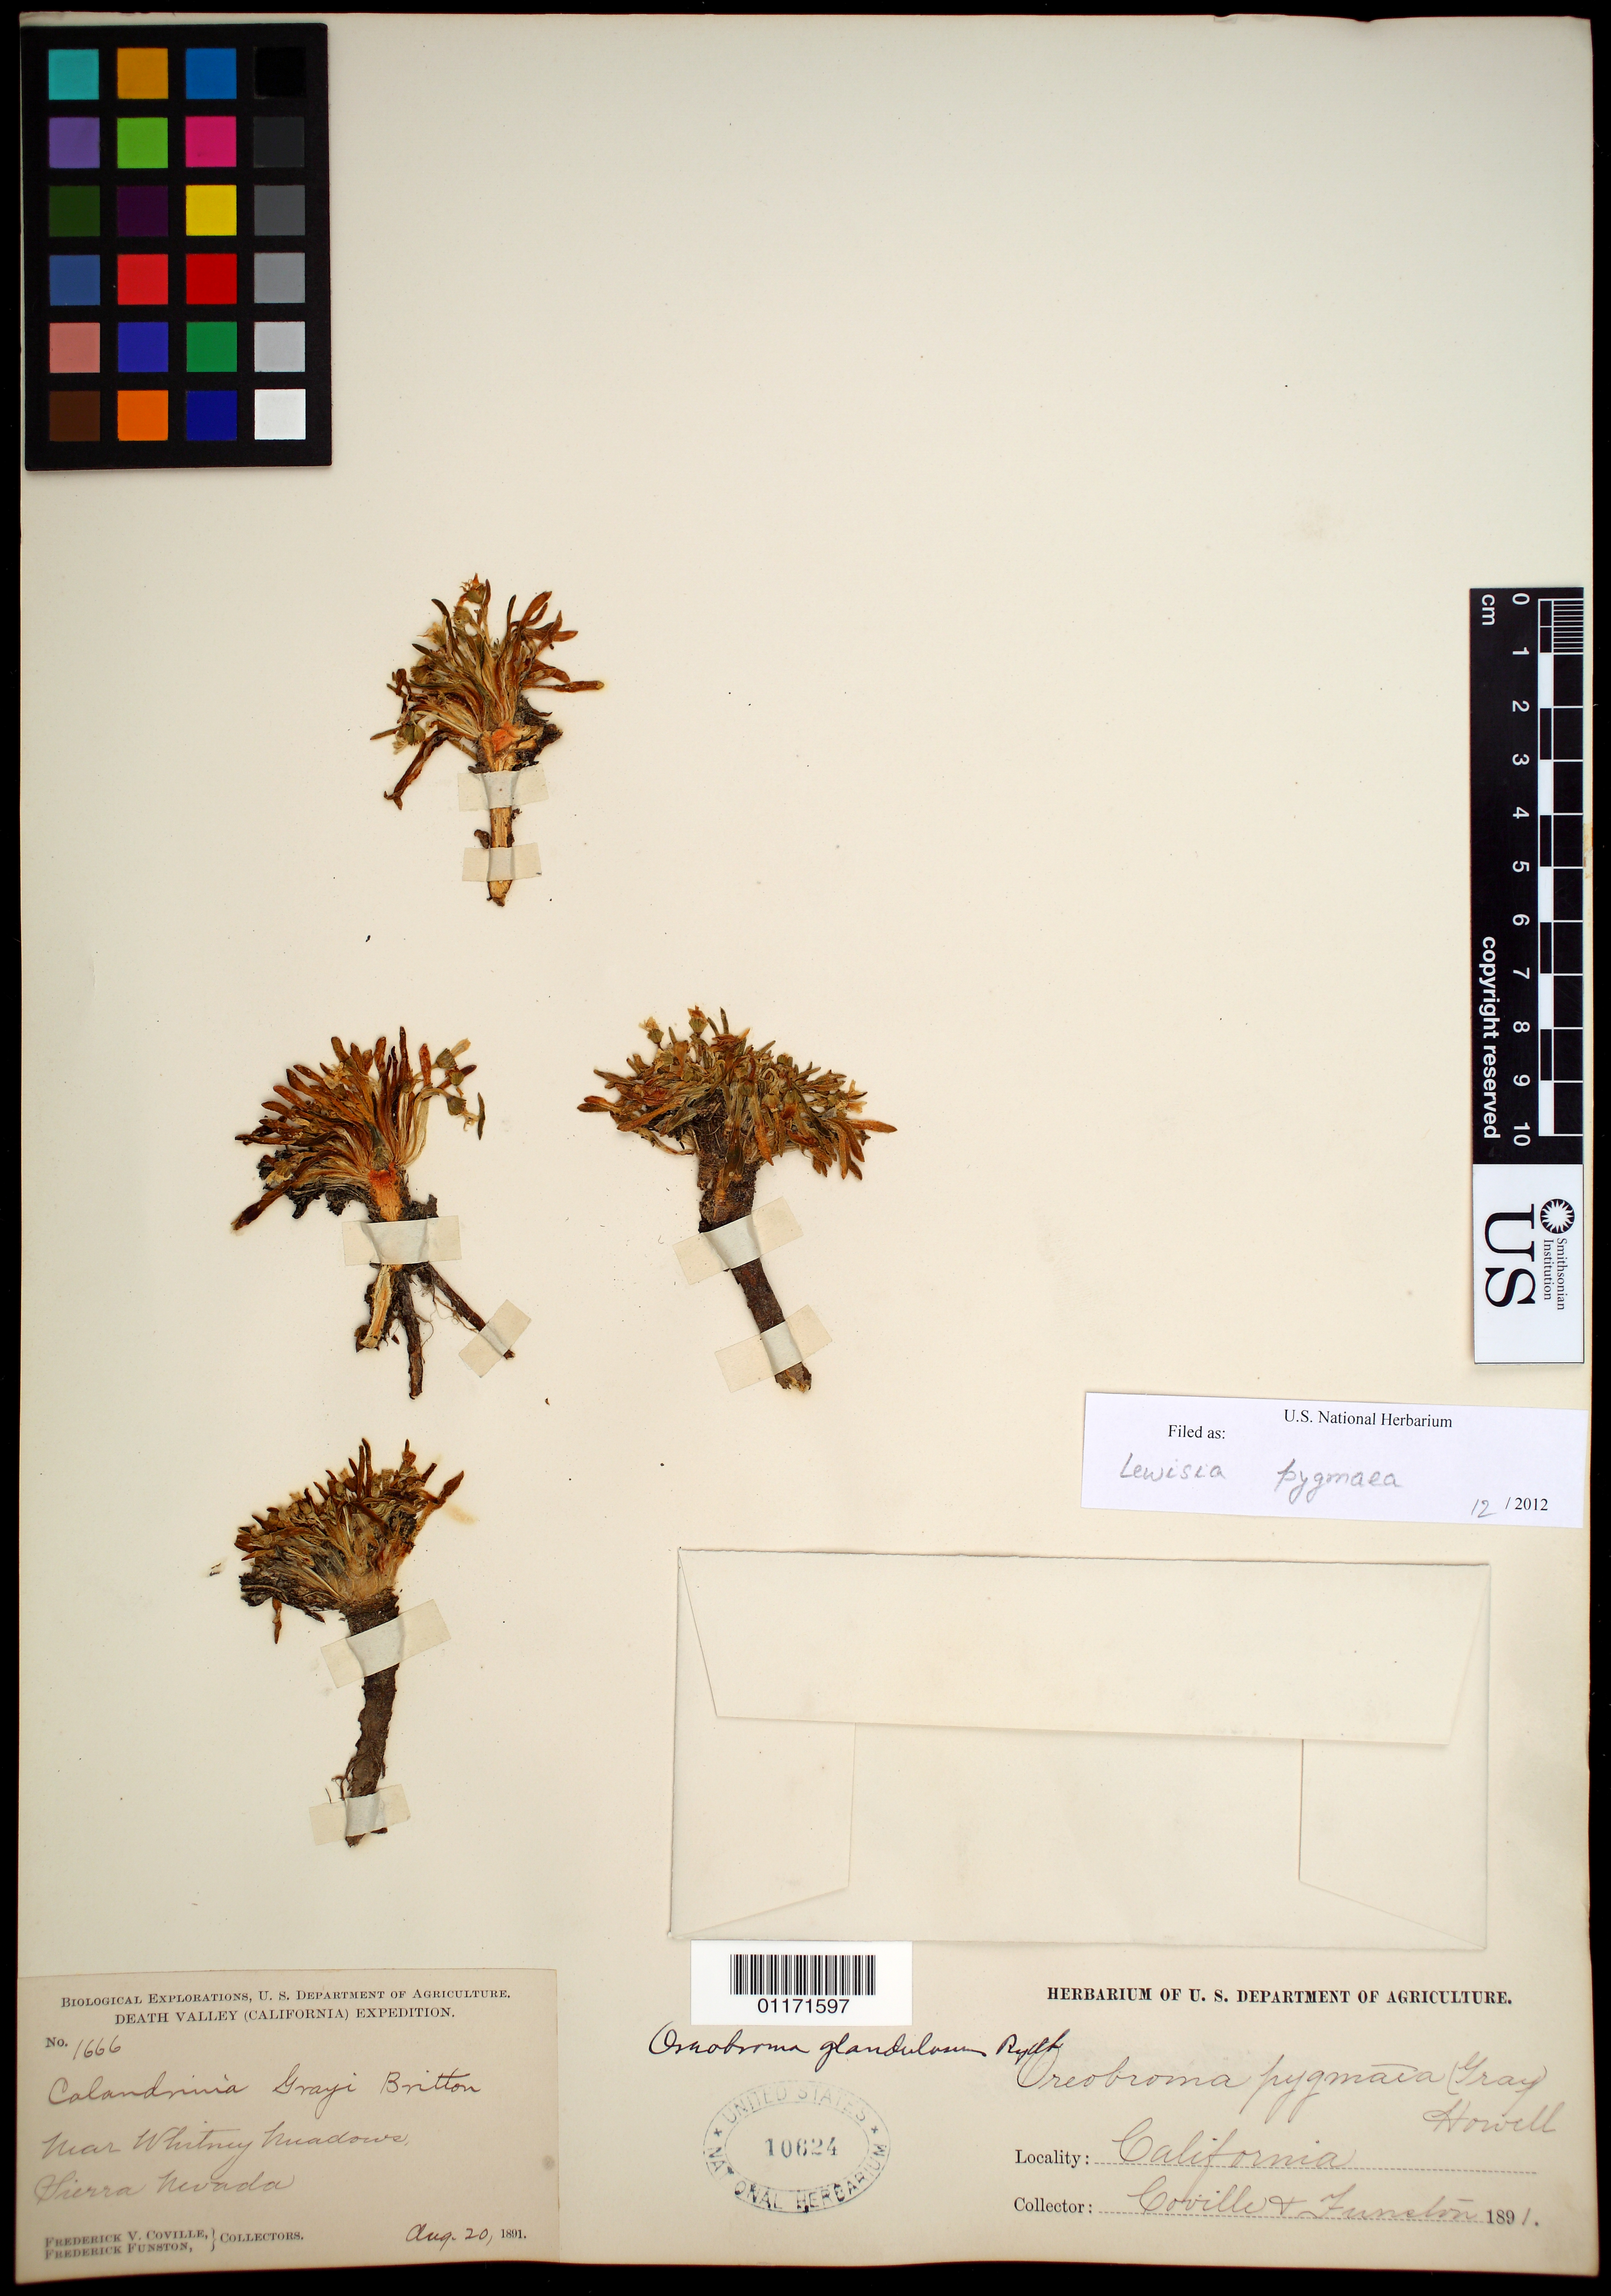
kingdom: Plantae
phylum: Tracheophyta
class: Magnoliopsida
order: Caryophyllales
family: Montiaceae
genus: Lewisia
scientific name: Lewisia pygmaea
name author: (A. Gray) B.L. Rob.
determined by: Strong, Mark T., (BOT), Smithsonian Institution - National Museum of Natural History (UNITED STATES)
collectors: F. V. Coville & F. Funston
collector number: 1666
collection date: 1891-08-20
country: United States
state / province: California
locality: Whitney Meadows, Sierra Nevada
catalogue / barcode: US 10624